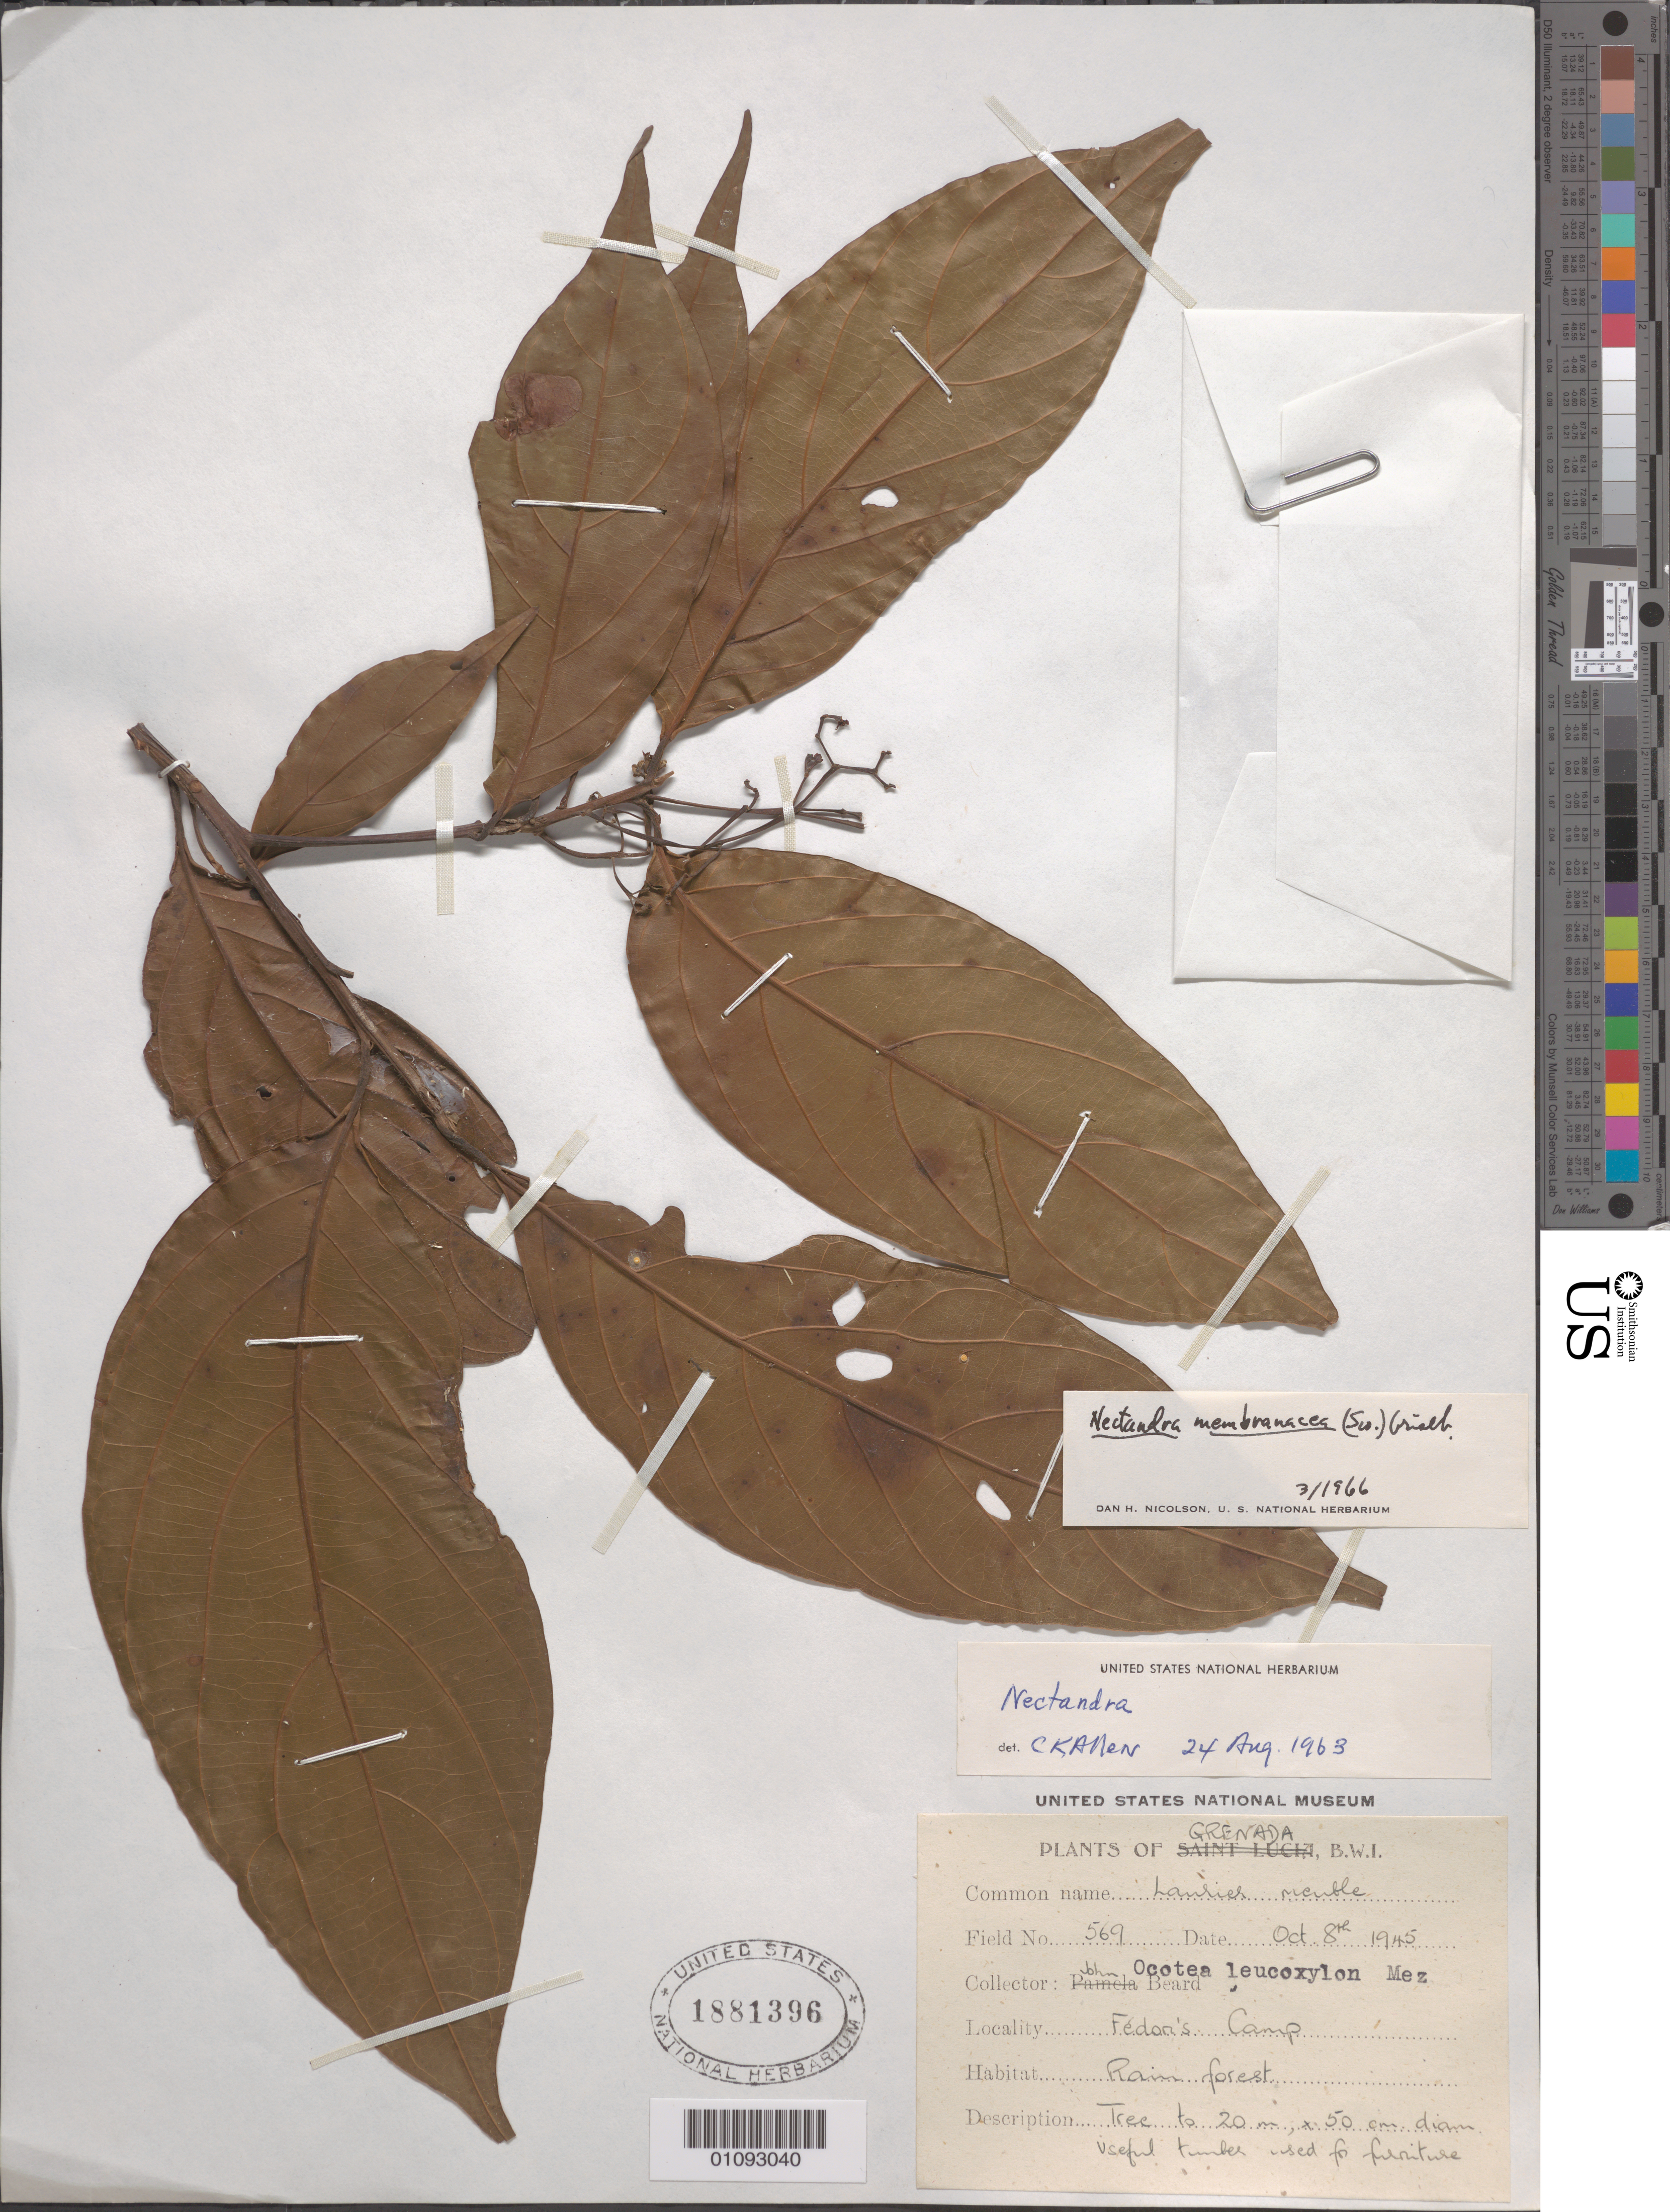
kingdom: Plantae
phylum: Tracheophyta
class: Magnoliopsida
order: Laurales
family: Lauraceae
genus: Nectandra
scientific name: Nectandra membranacea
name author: (Sw.) Griseb.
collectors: J. Beard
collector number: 569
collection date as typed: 08 Oct 1945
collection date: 1945-10-08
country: Grenada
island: Grenada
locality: Fedori's Camp.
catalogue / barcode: US 1881396